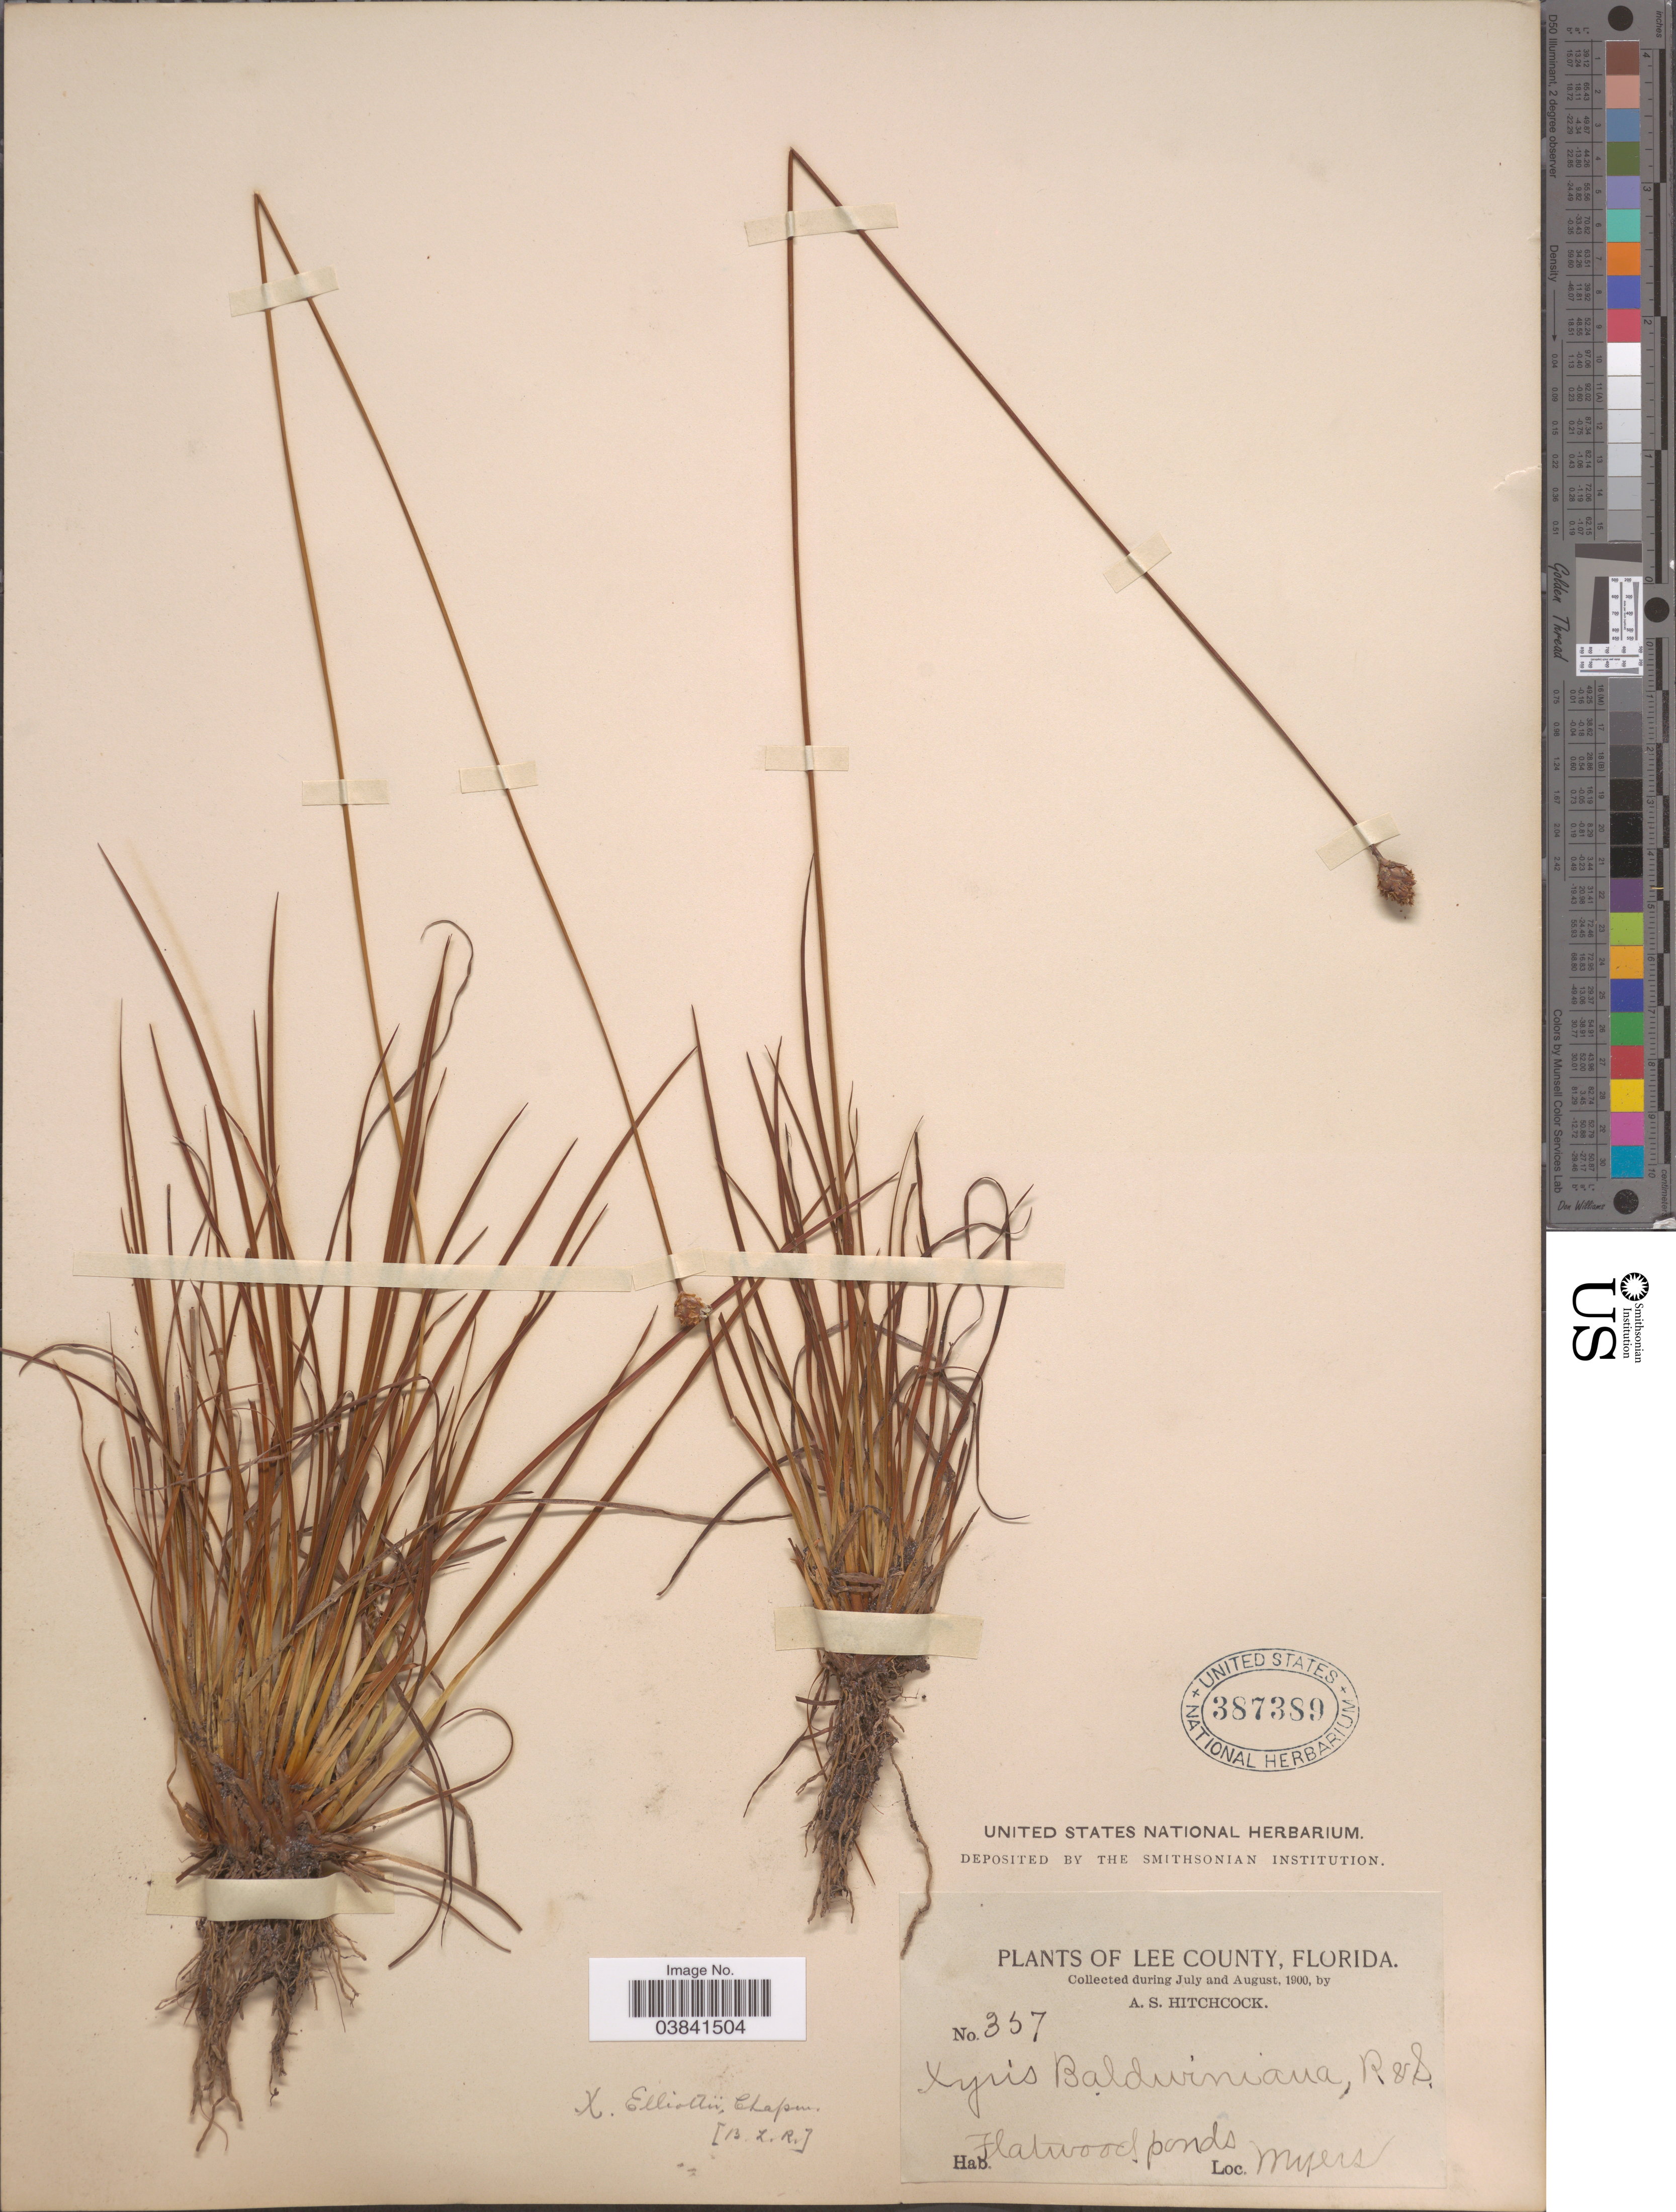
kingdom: Plantae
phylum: Tracheophyta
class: Liliopsida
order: Poales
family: Xyridaceae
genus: Xyris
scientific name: Xyris elliottii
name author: Chapm.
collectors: A. S. Hitchcock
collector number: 357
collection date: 1900-07/1900-08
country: United States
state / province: Florida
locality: Lee County. Myers.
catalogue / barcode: US 387389